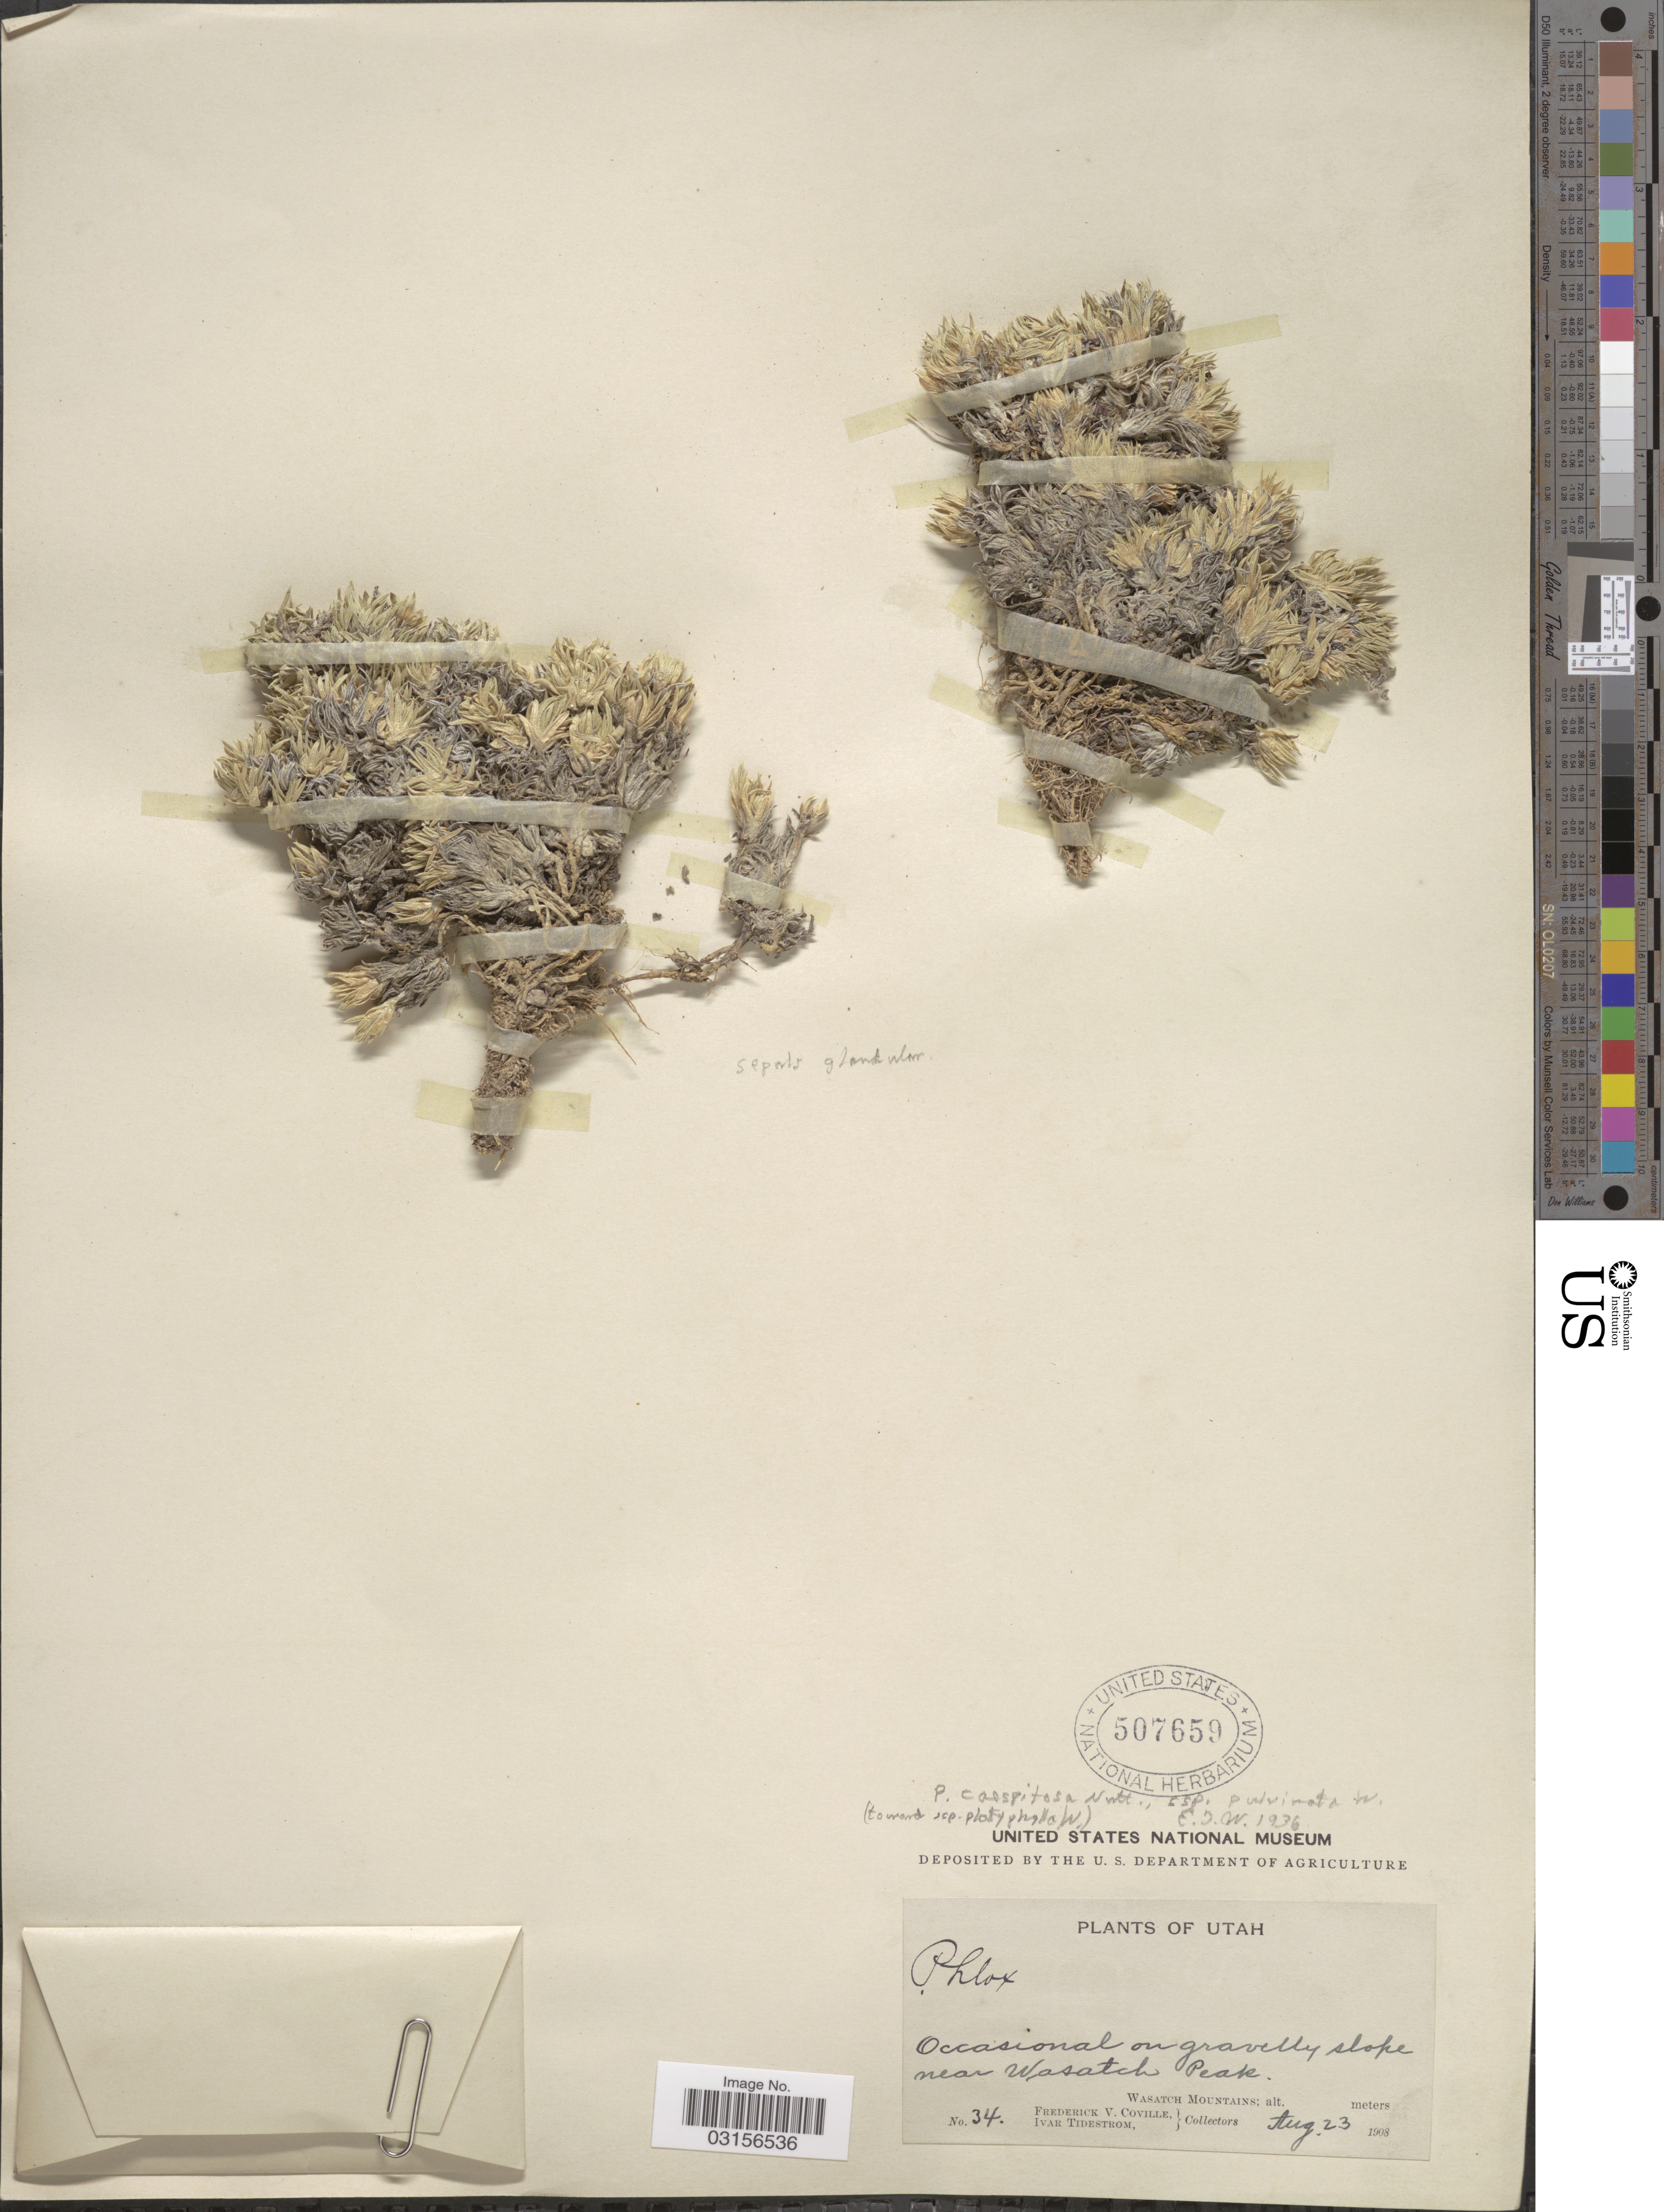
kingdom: Plantae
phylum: Tracheophyta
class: Magnoliopsida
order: Ericales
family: Polemoniaceae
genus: Phlox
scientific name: Phlox condensata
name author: (A. Gray) E.E. Nelson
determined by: Mayfield, M. H.; Ferguson, C. J.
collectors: F. V. Coville & I. F. Tidestrom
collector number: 34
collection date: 1908-08-23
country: United States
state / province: Utah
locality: Near Wasatch Peak. Wasatch Mountains.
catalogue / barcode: US 507659